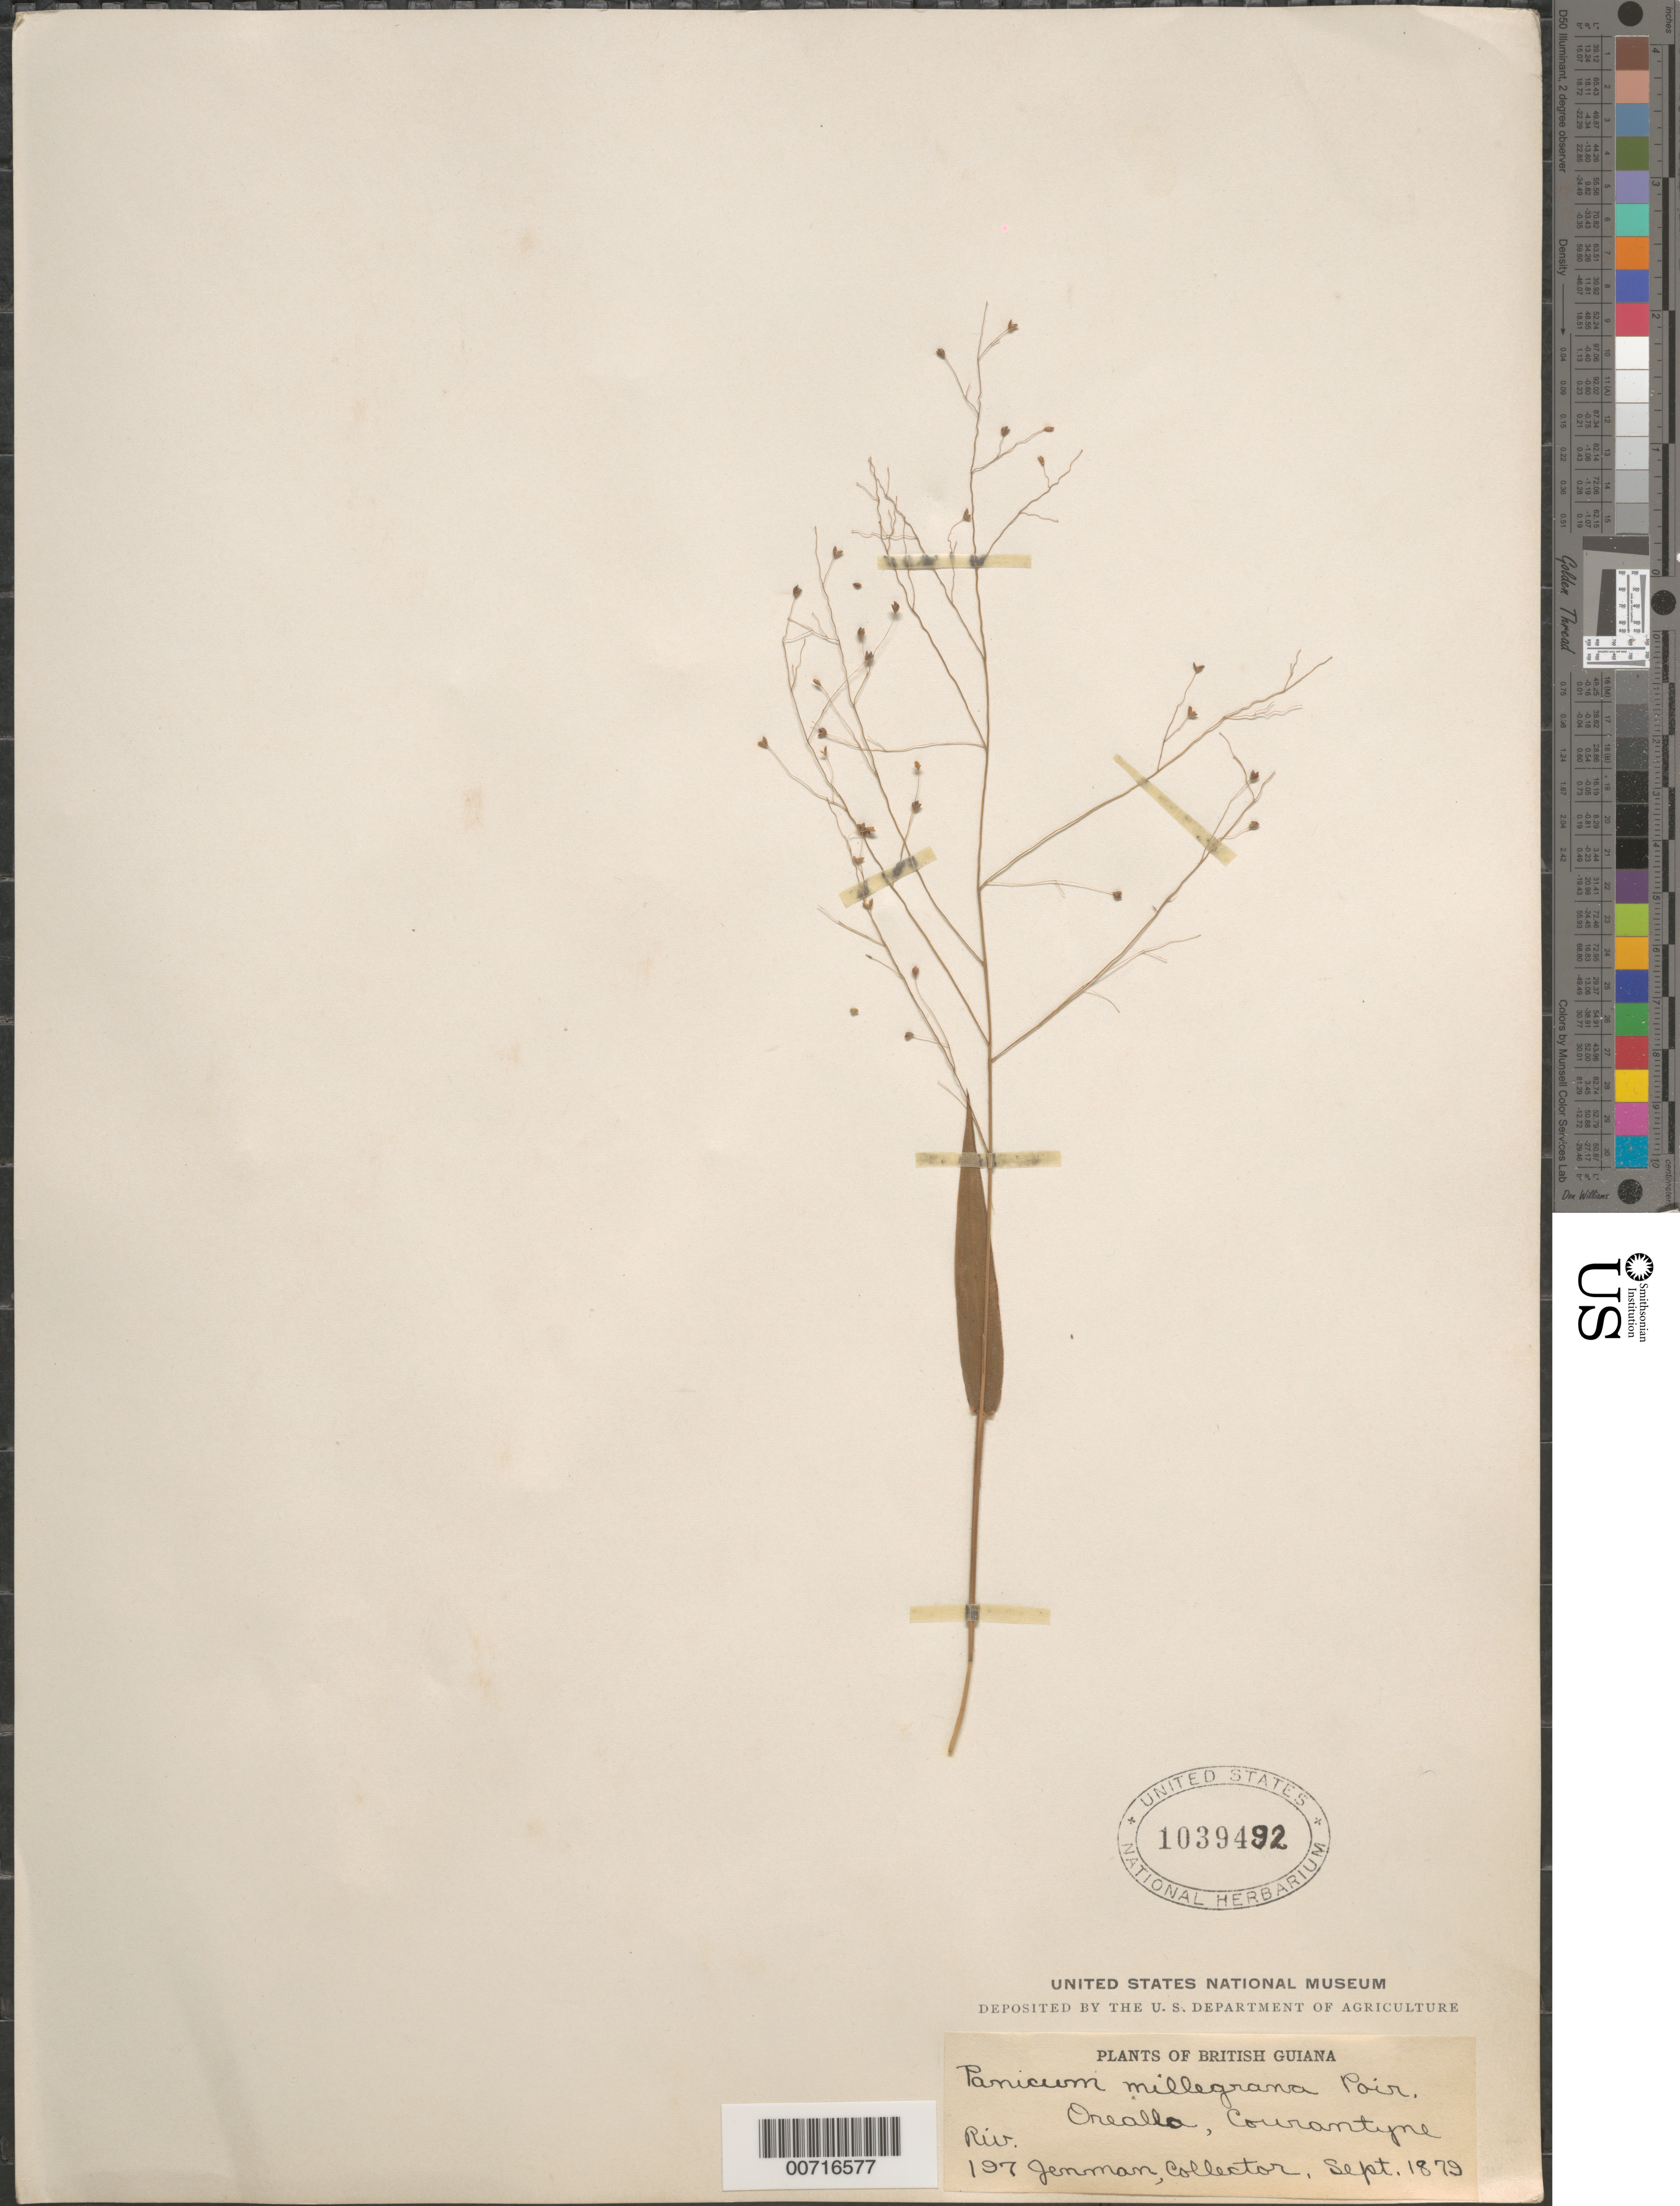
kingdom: Plantae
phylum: Tracheophyta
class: Liliopsida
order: Poales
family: Poaceae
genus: Panicum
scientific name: Panicum millegrana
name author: Poir.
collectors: G. S. Jenman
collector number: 197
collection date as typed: September 1879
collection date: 1879-09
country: Guyana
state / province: E. Berbice-Corentyne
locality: Orealla, Courantyne R.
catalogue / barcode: US 1039492